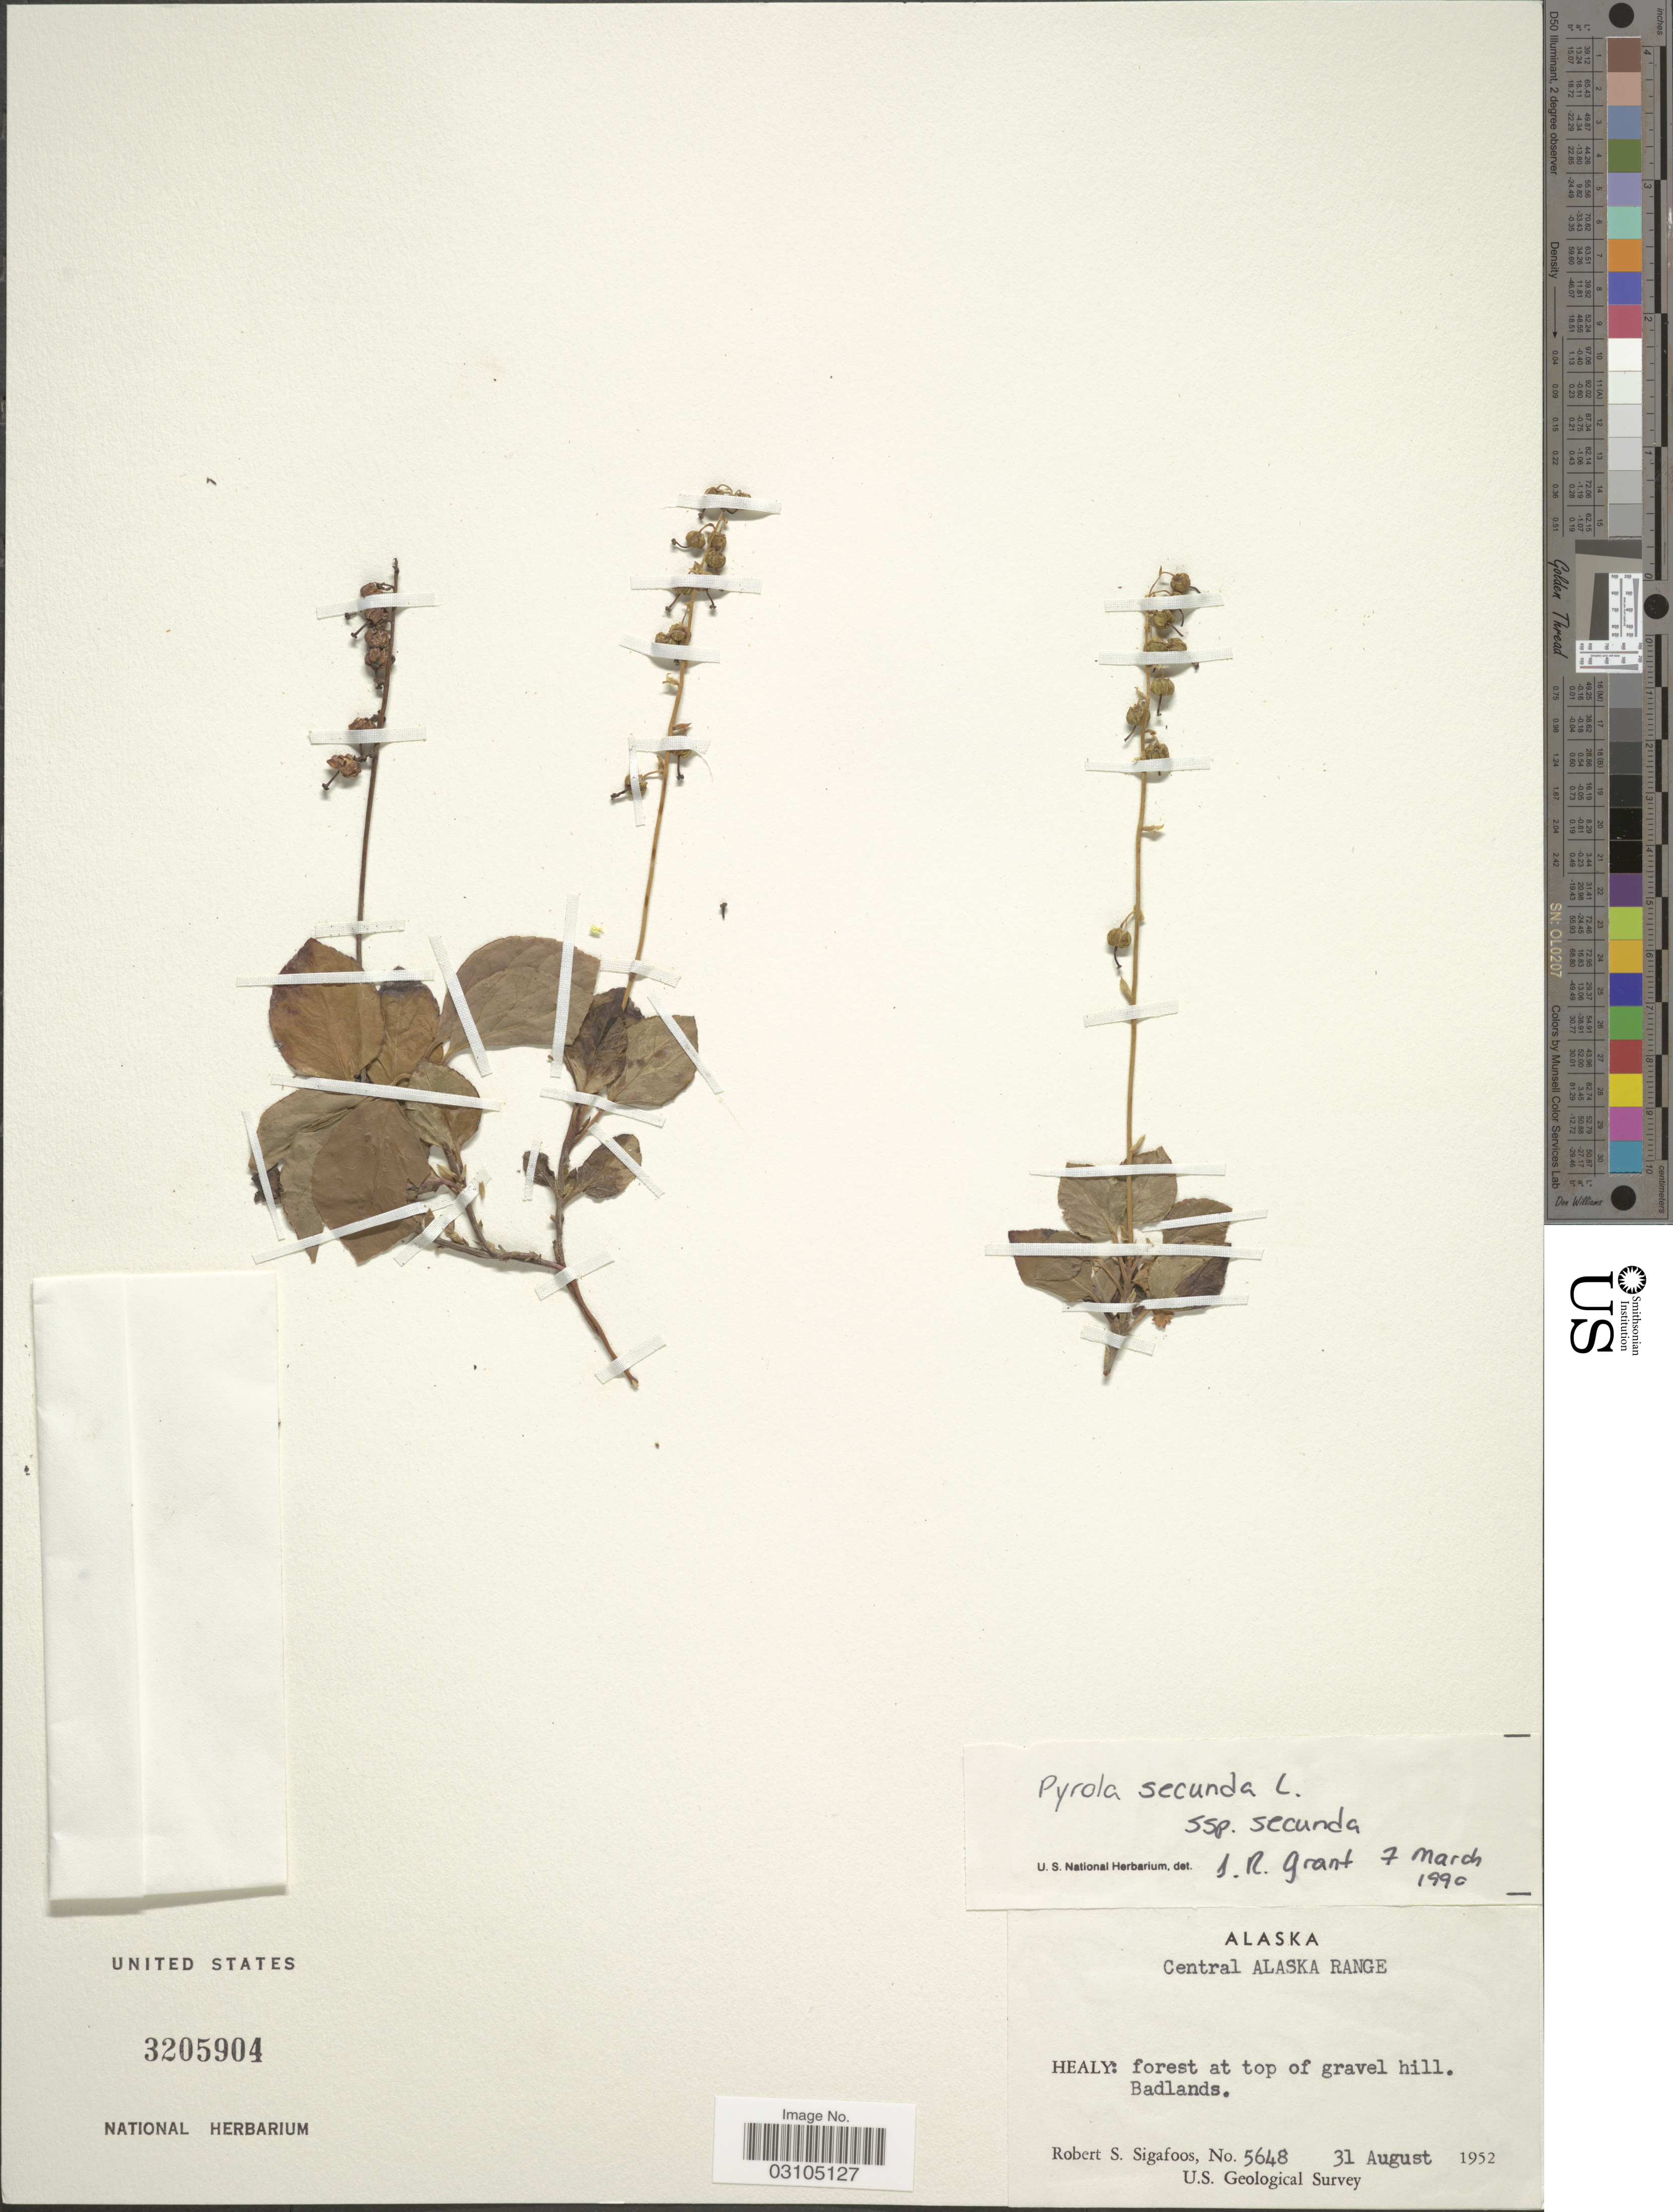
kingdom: Plantae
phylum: Tracheophyta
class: Magnoliopsida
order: Ericales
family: Ericaceae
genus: Orthilia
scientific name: Orthilia secunda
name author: (L.) House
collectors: R. Sigafoos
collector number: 5648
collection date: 1952-08-31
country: United States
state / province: Alaska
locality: Central Alaska Range. Healy: forest at top of gravel hill.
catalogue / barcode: US 3205904